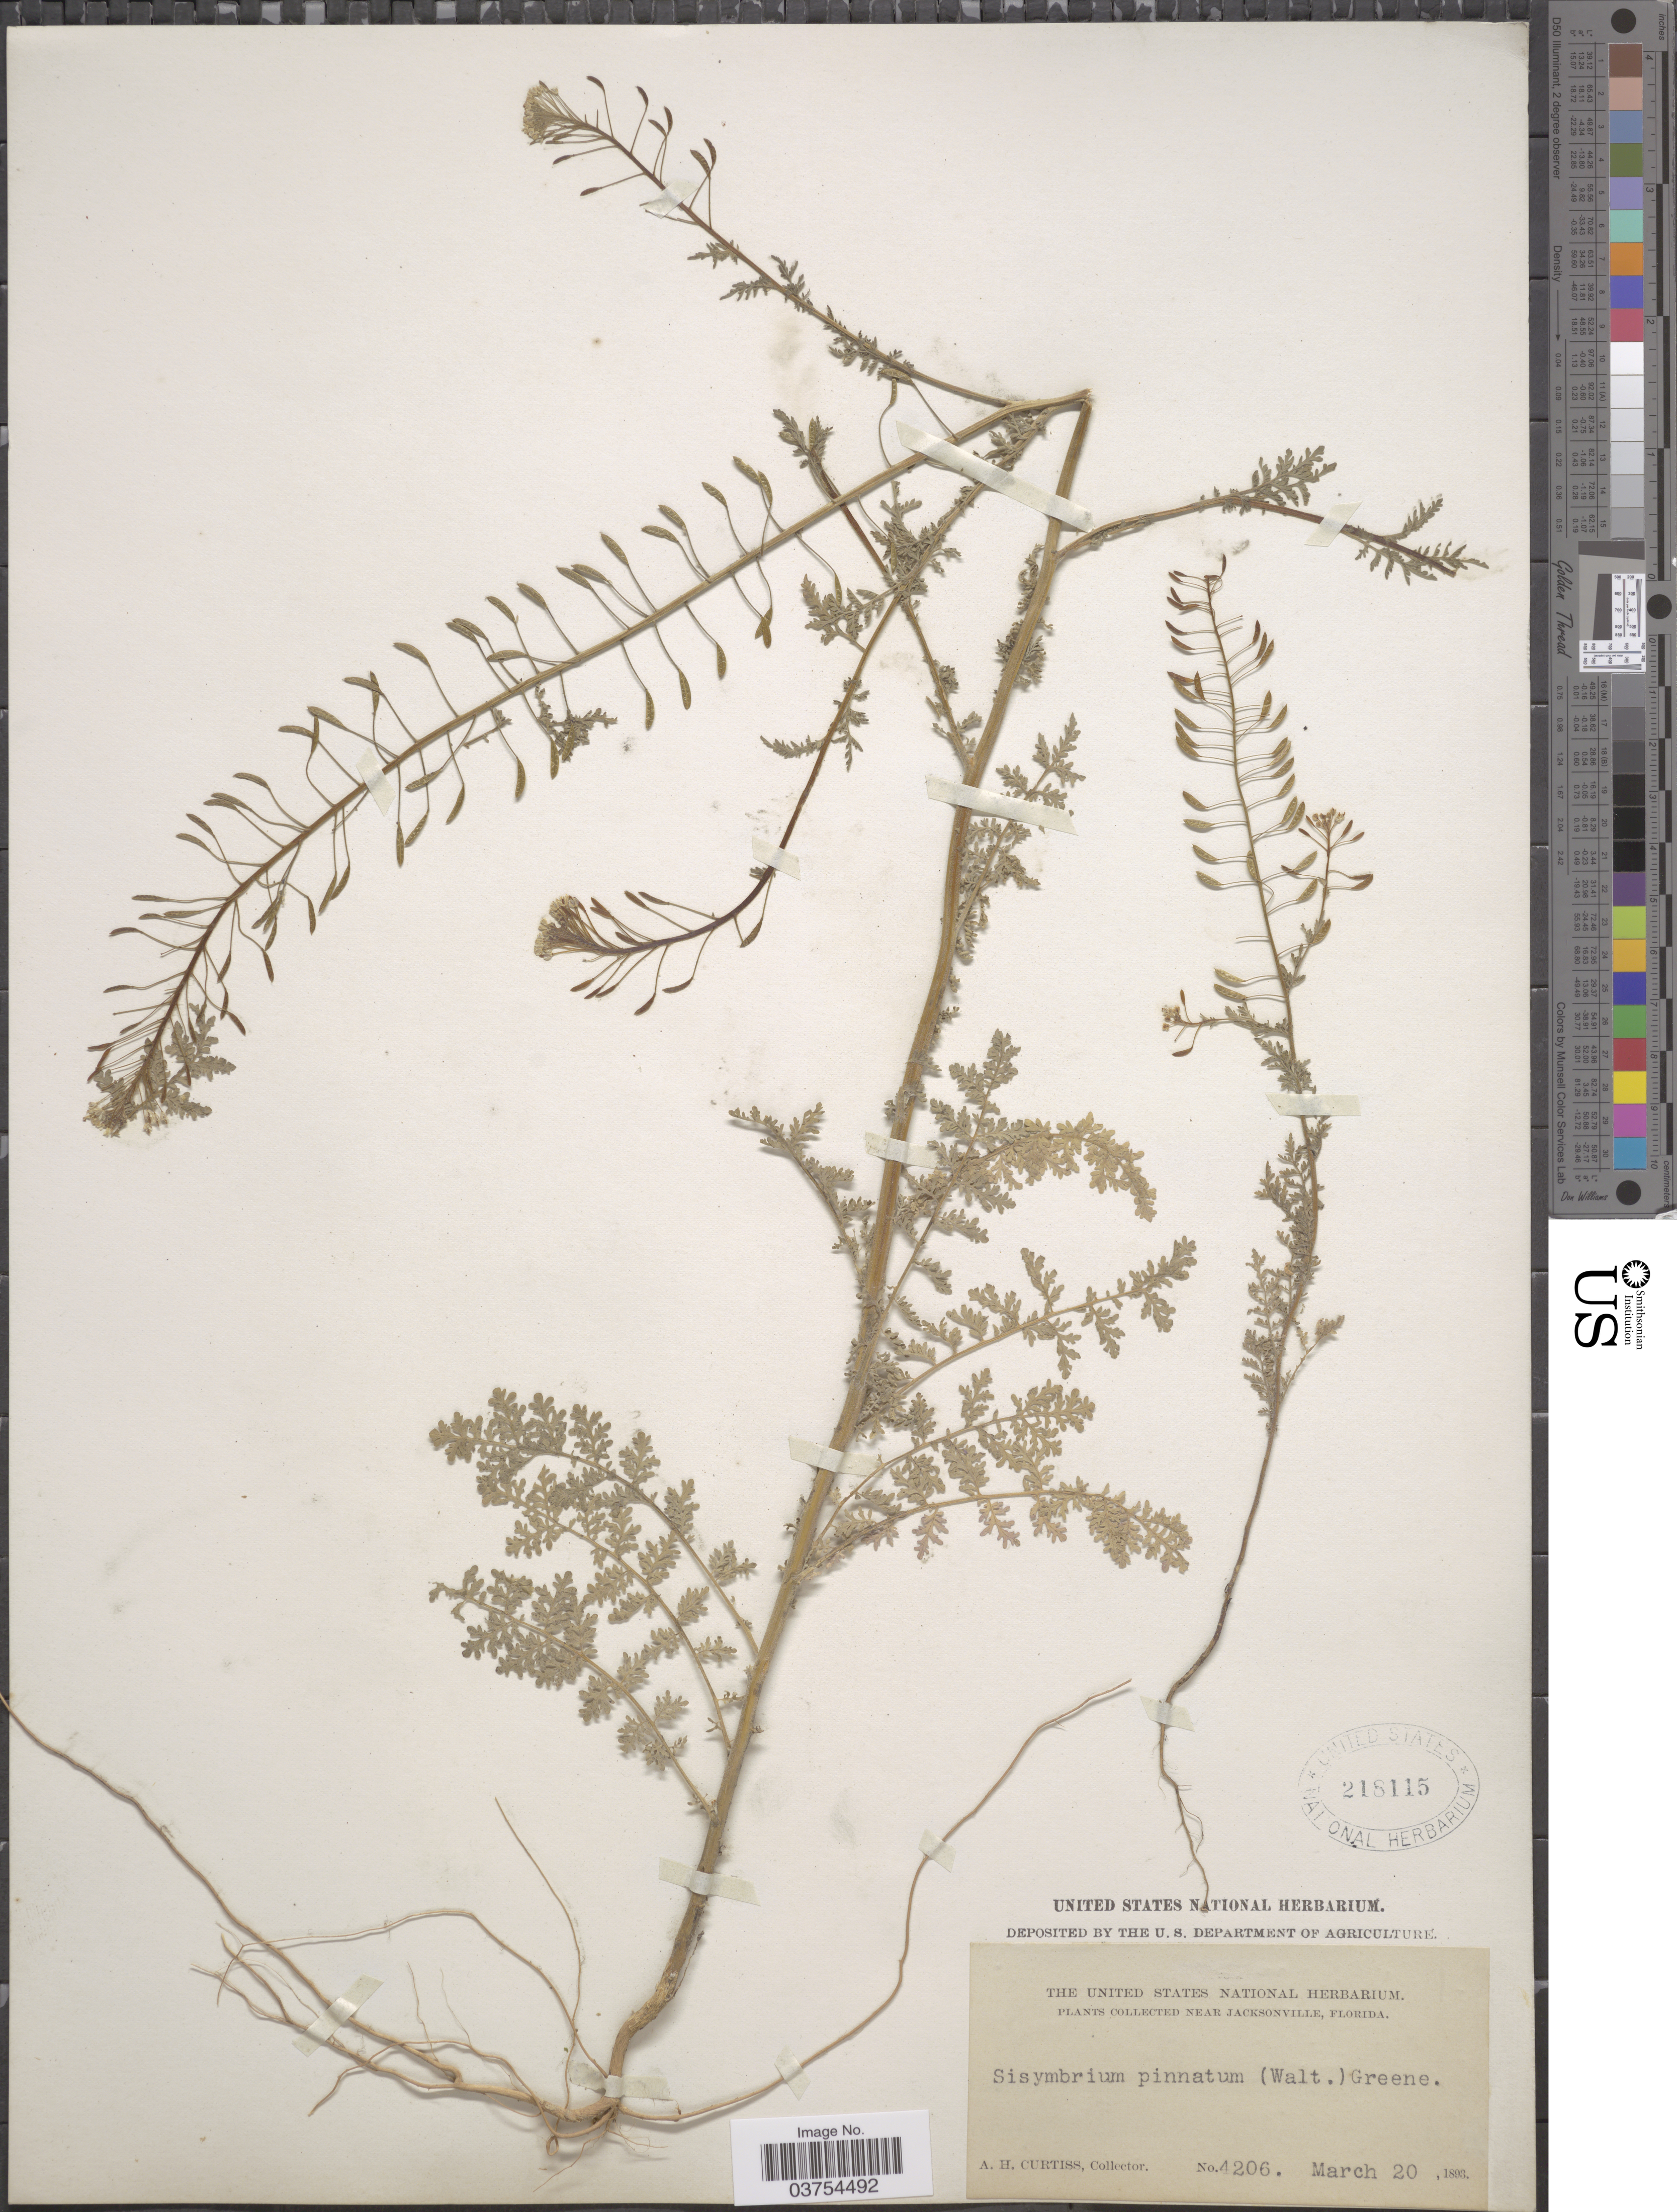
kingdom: Plantae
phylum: Tracheophyta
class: Magnoliopsida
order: Brassicales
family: Brassicaceae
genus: Descurainia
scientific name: Descurainia pinnata subsp. typica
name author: (C.A. Mey.) Detling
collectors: A. H. Curtiss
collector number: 4206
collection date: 1893-03-20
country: United States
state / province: Florida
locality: Near Jacksonville.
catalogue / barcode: US 218115